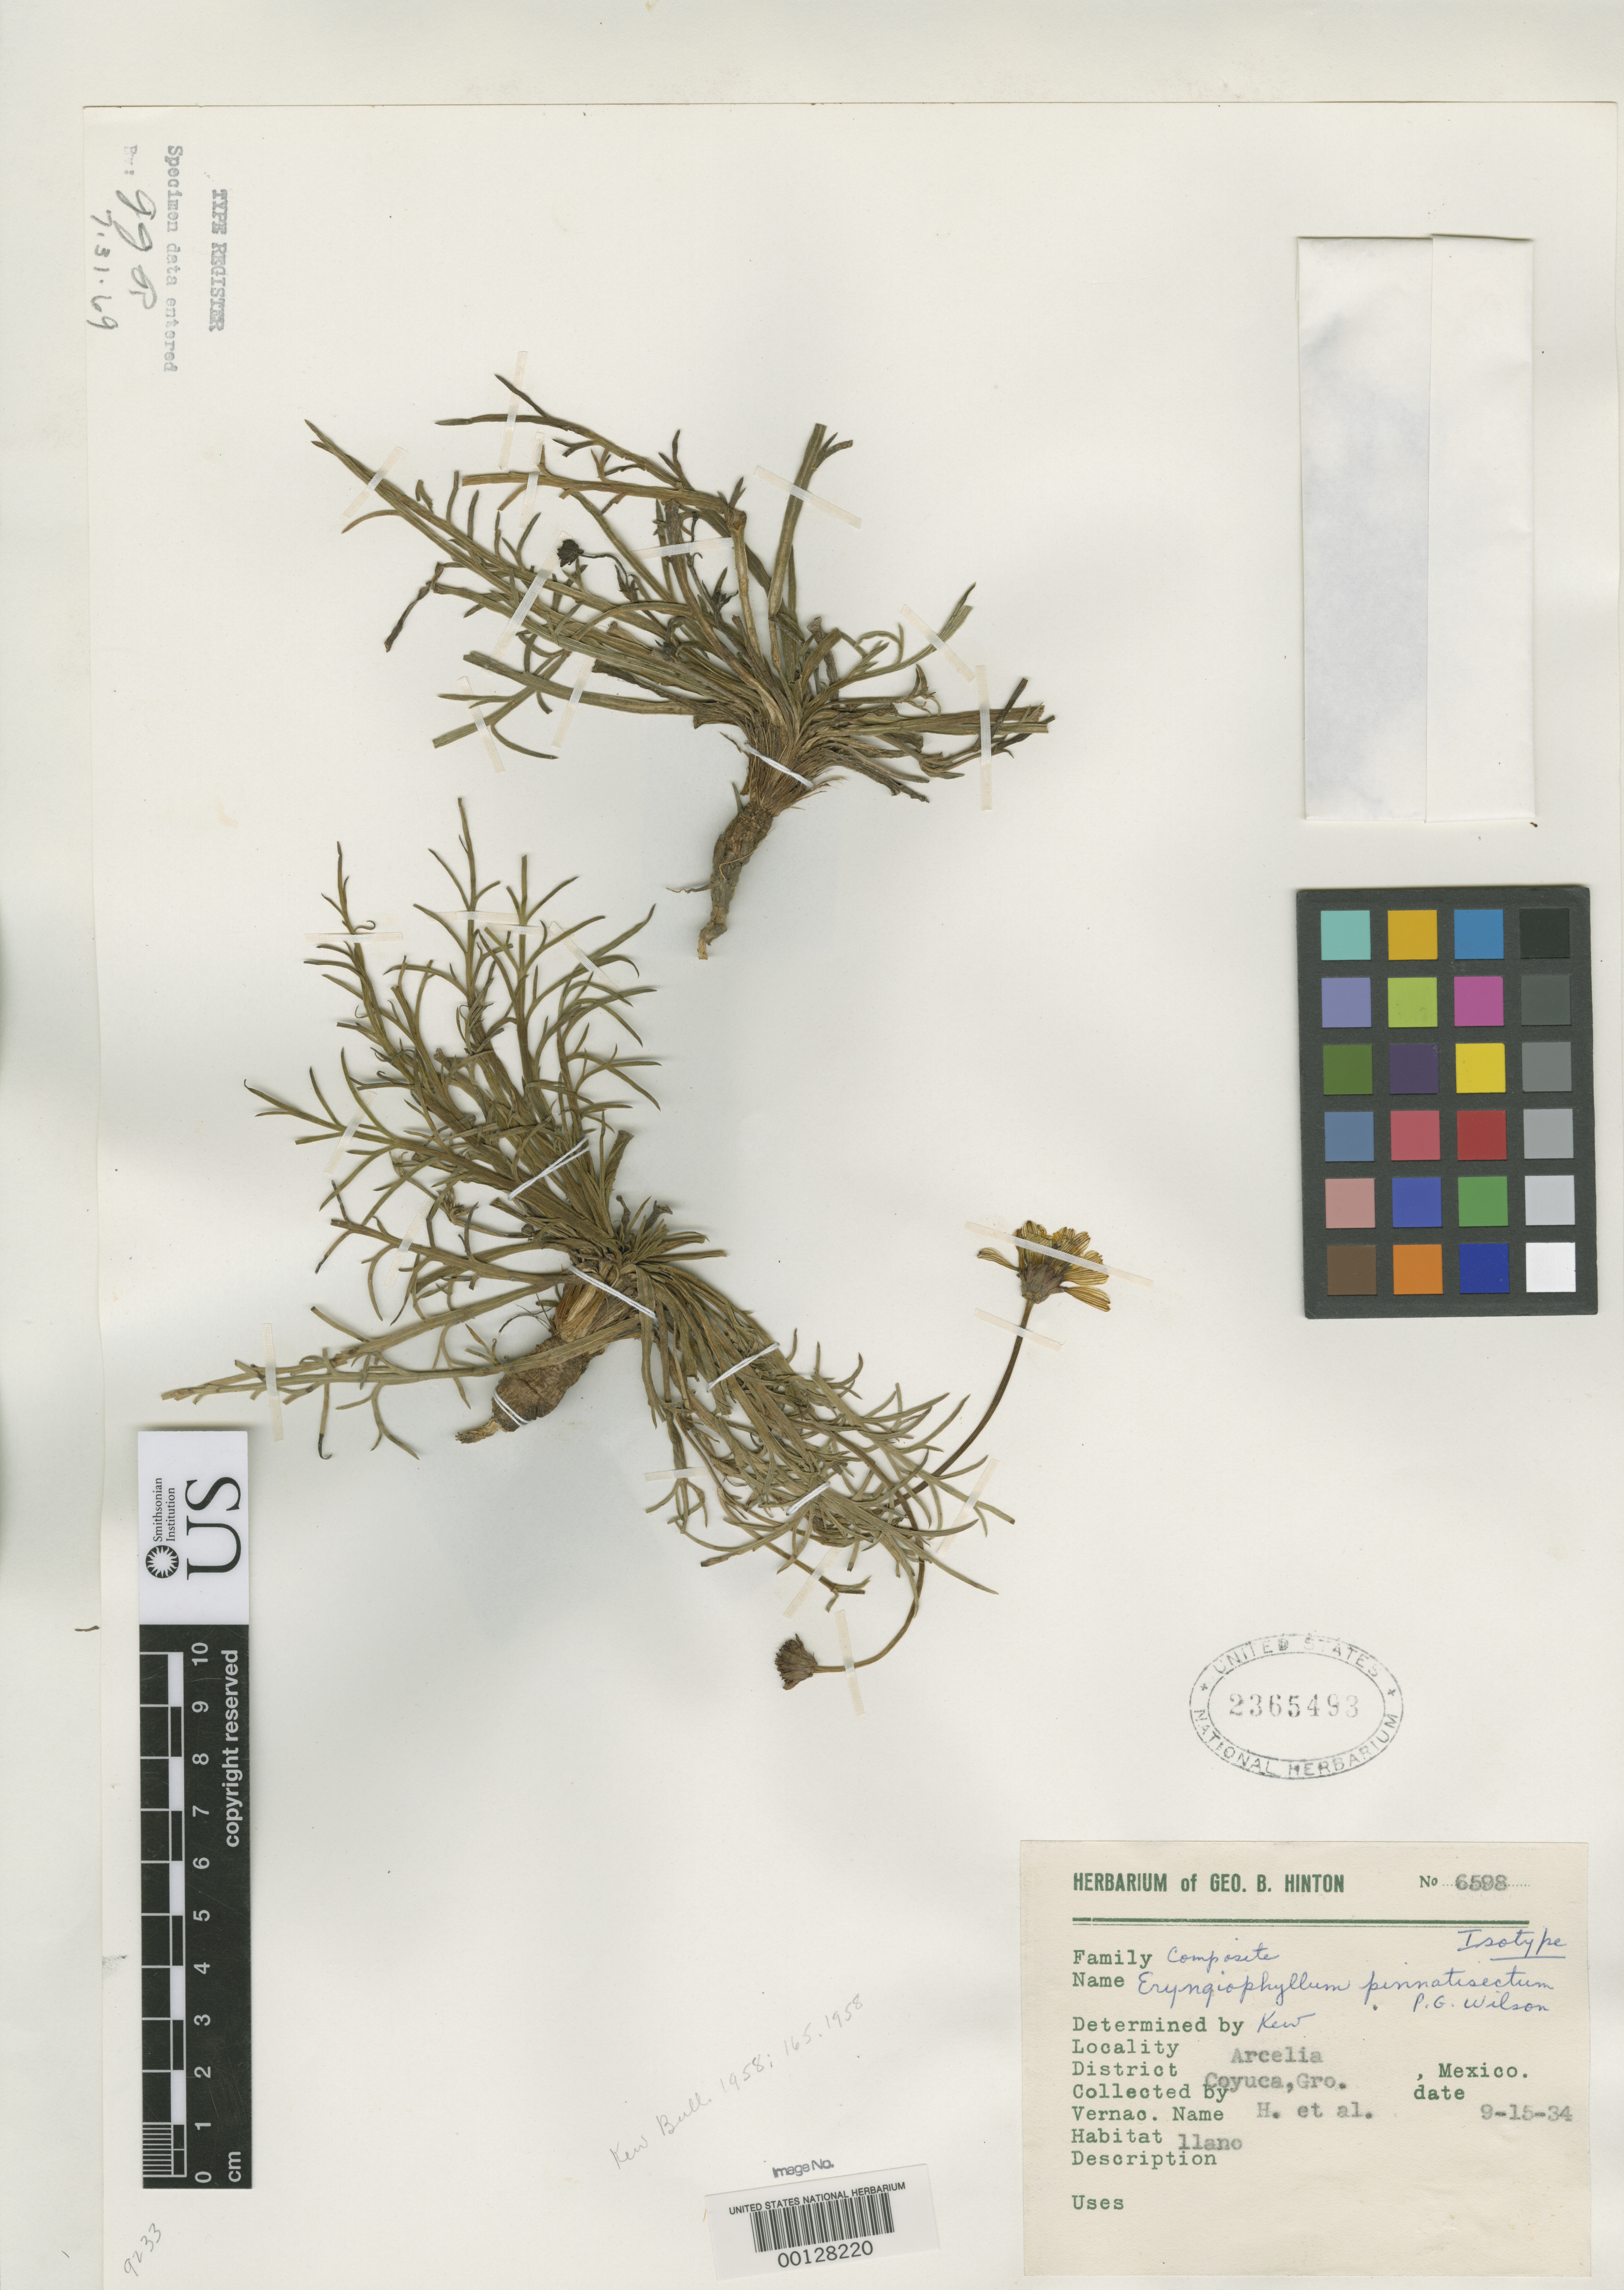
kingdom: Plantae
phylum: Tracheophyta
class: Magnoliopsida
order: Asterales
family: Asteraceae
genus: Eryngiophyllum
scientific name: Eryngiophyllum pinnatisectum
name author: Paul G. Wilson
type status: Isotype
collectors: G. B. Hinton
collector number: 6598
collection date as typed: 15 Sep 1934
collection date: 1934-09-15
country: Mexico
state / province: Guerrero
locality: Coyuca, Arcelia.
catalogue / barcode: US 2365493